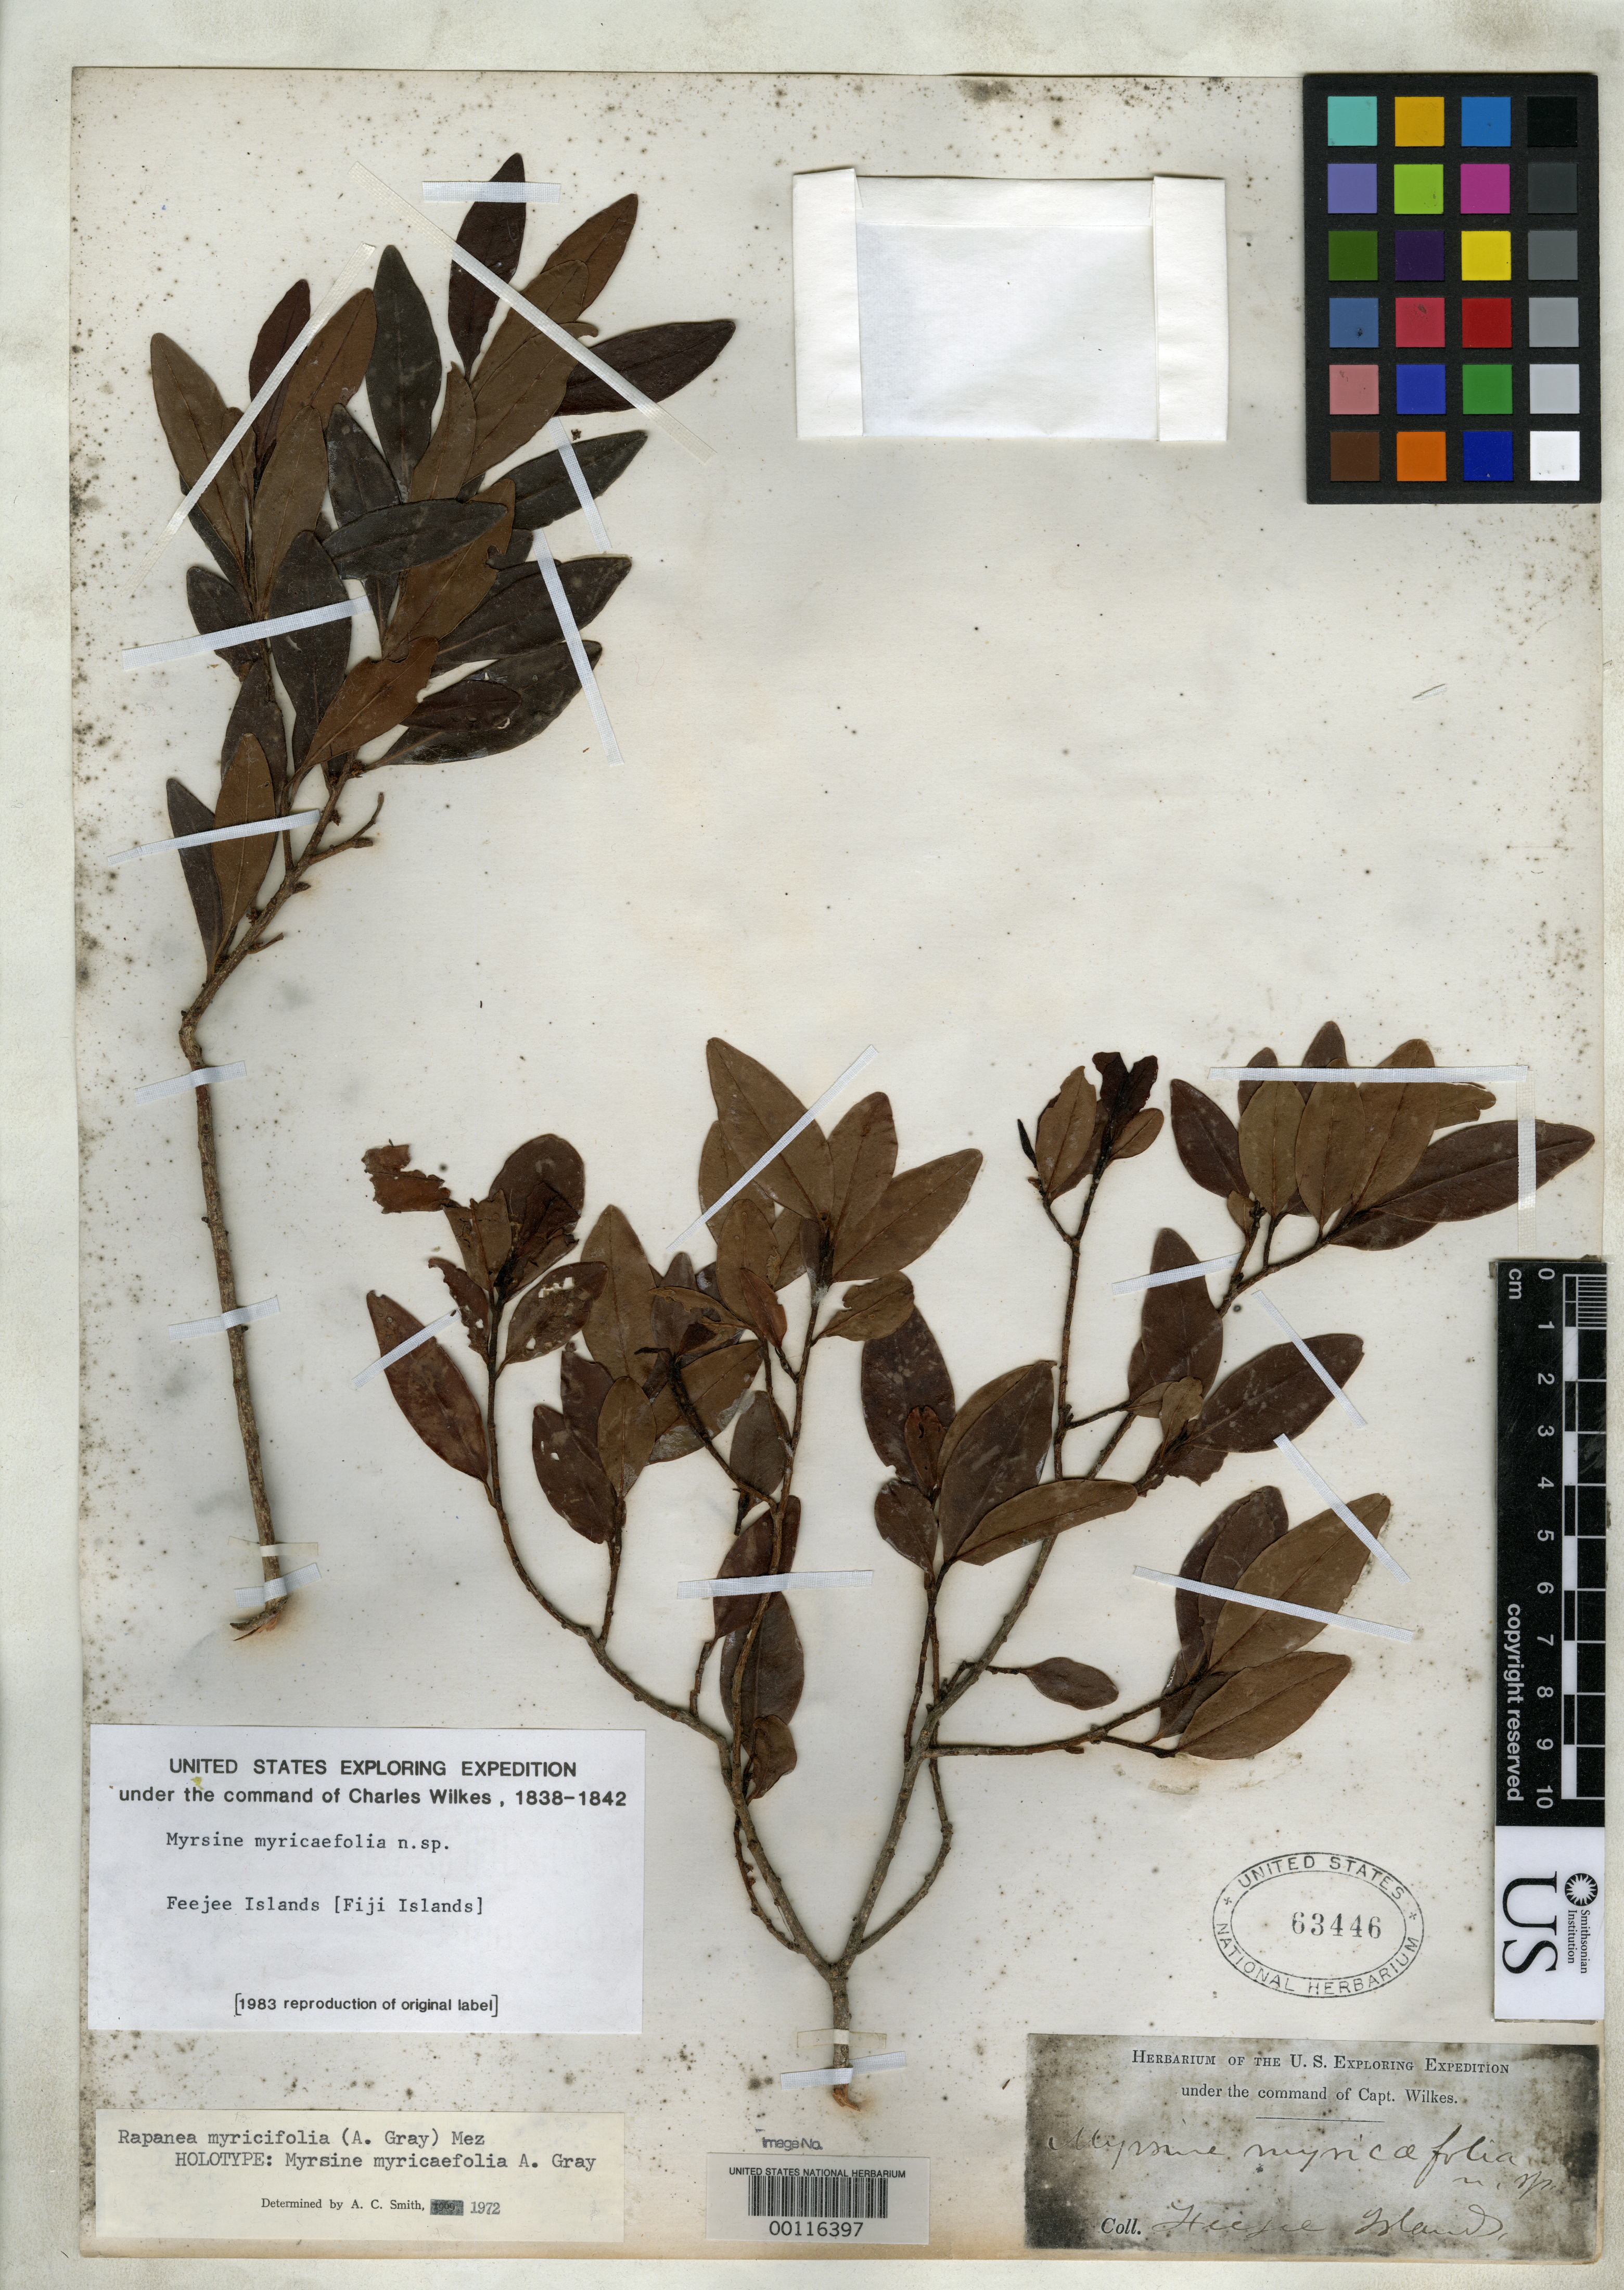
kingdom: Plantae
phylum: Tracheophyta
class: Magnoliopsida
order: Ericales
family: Primulaceae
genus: Myrsine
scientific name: Myrsine myricaefolia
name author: A. Gray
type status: Holotype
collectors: Wilkes Explor. Exped.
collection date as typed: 1838 to -- --- 1842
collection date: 1838/1842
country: Fiji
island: Macuata-i-wai [Mathuata-i-wai]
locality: Mathuata. [Vanua Levu Group]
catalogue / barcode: US 63446